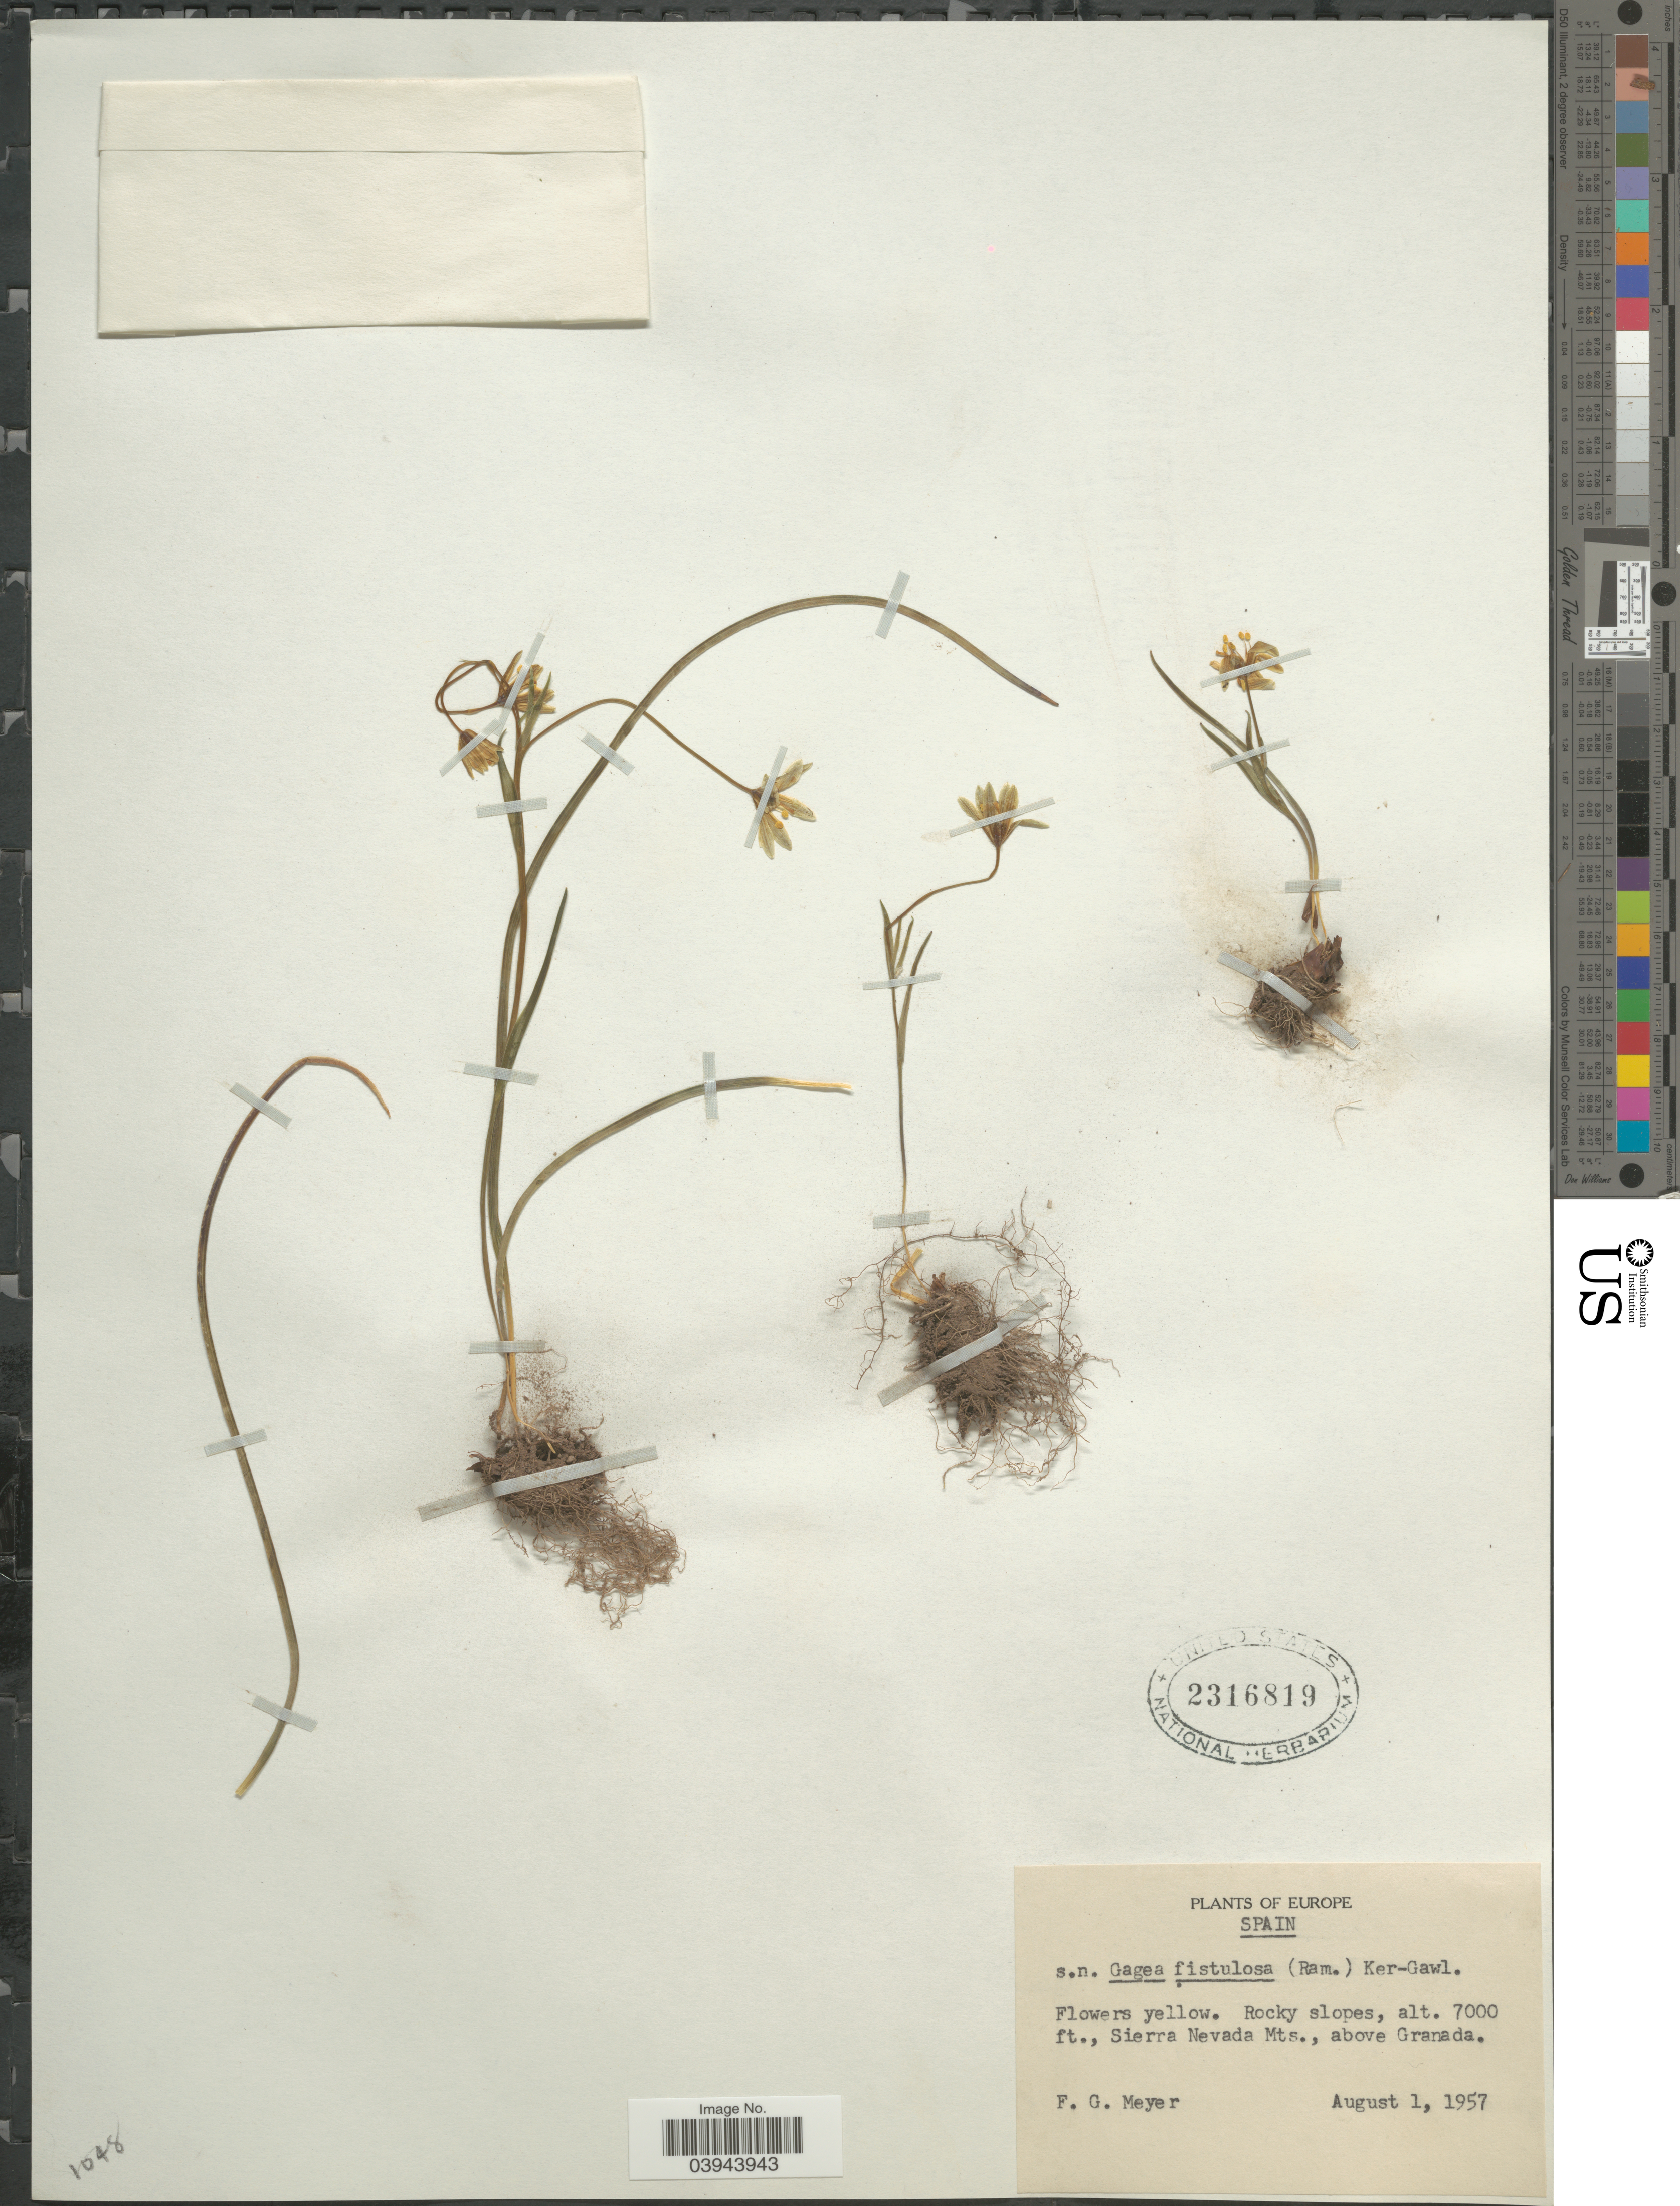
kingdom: Plantae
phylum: Tracheophyta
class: Liliopsida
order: Liliales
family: Liliaceae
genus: Gagea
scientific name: Gagea fistulosa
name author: (Ramond ex DC.) Ker Gawl.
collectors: F. G. Meyer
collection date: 1957-08-01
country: Spain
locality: Europe. Sierra Nevada Mts., above Granada.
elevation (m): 2134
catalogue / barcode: US 2316819